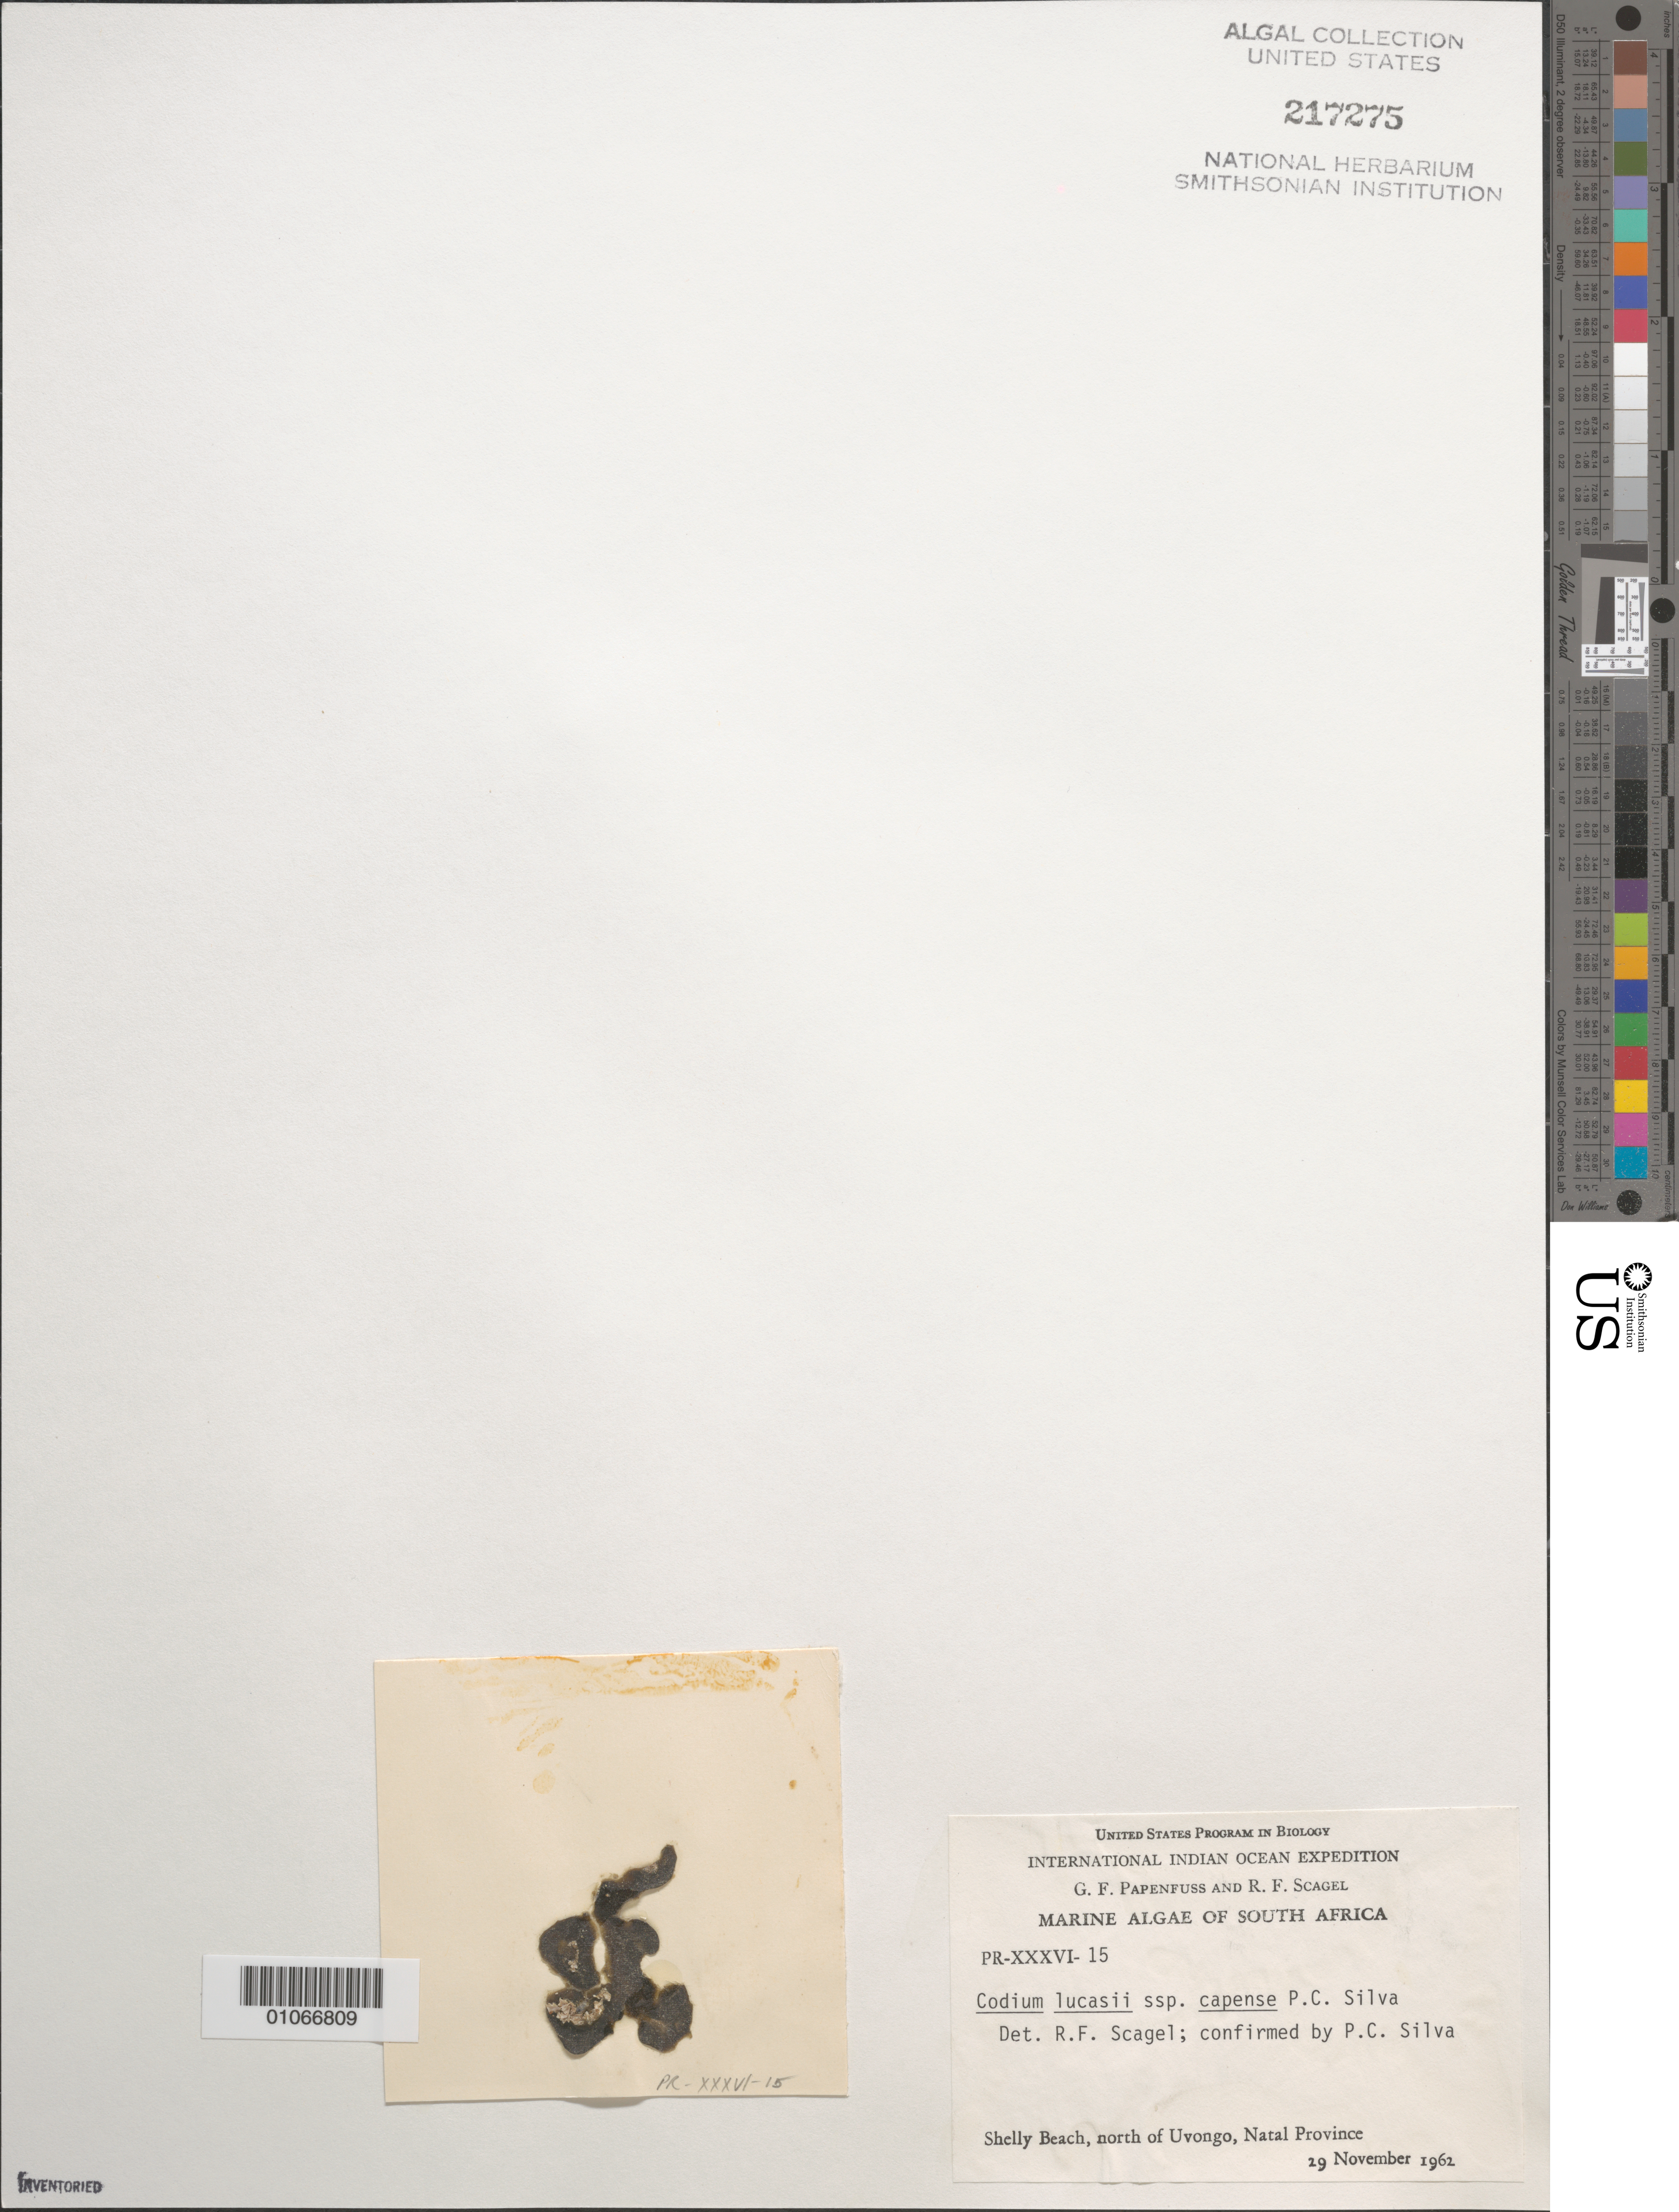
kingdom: Plantae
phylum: Chlorophyta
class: Ulvophyceae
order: Bryopsidales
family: Codiaceae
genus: Codium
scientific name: Codium lucasii subsp. capense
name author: P.C. Silva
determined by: Scagel, R. F.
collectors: G. Papenfuss & R. F. Scagel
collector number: PR-XXXVI-15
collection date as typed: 29 Nov 1962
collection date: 1962-11-29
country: South Africa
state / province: KwaZulu-Natal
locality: Shelly Beach, north of Uvongo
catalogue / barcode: US 217275